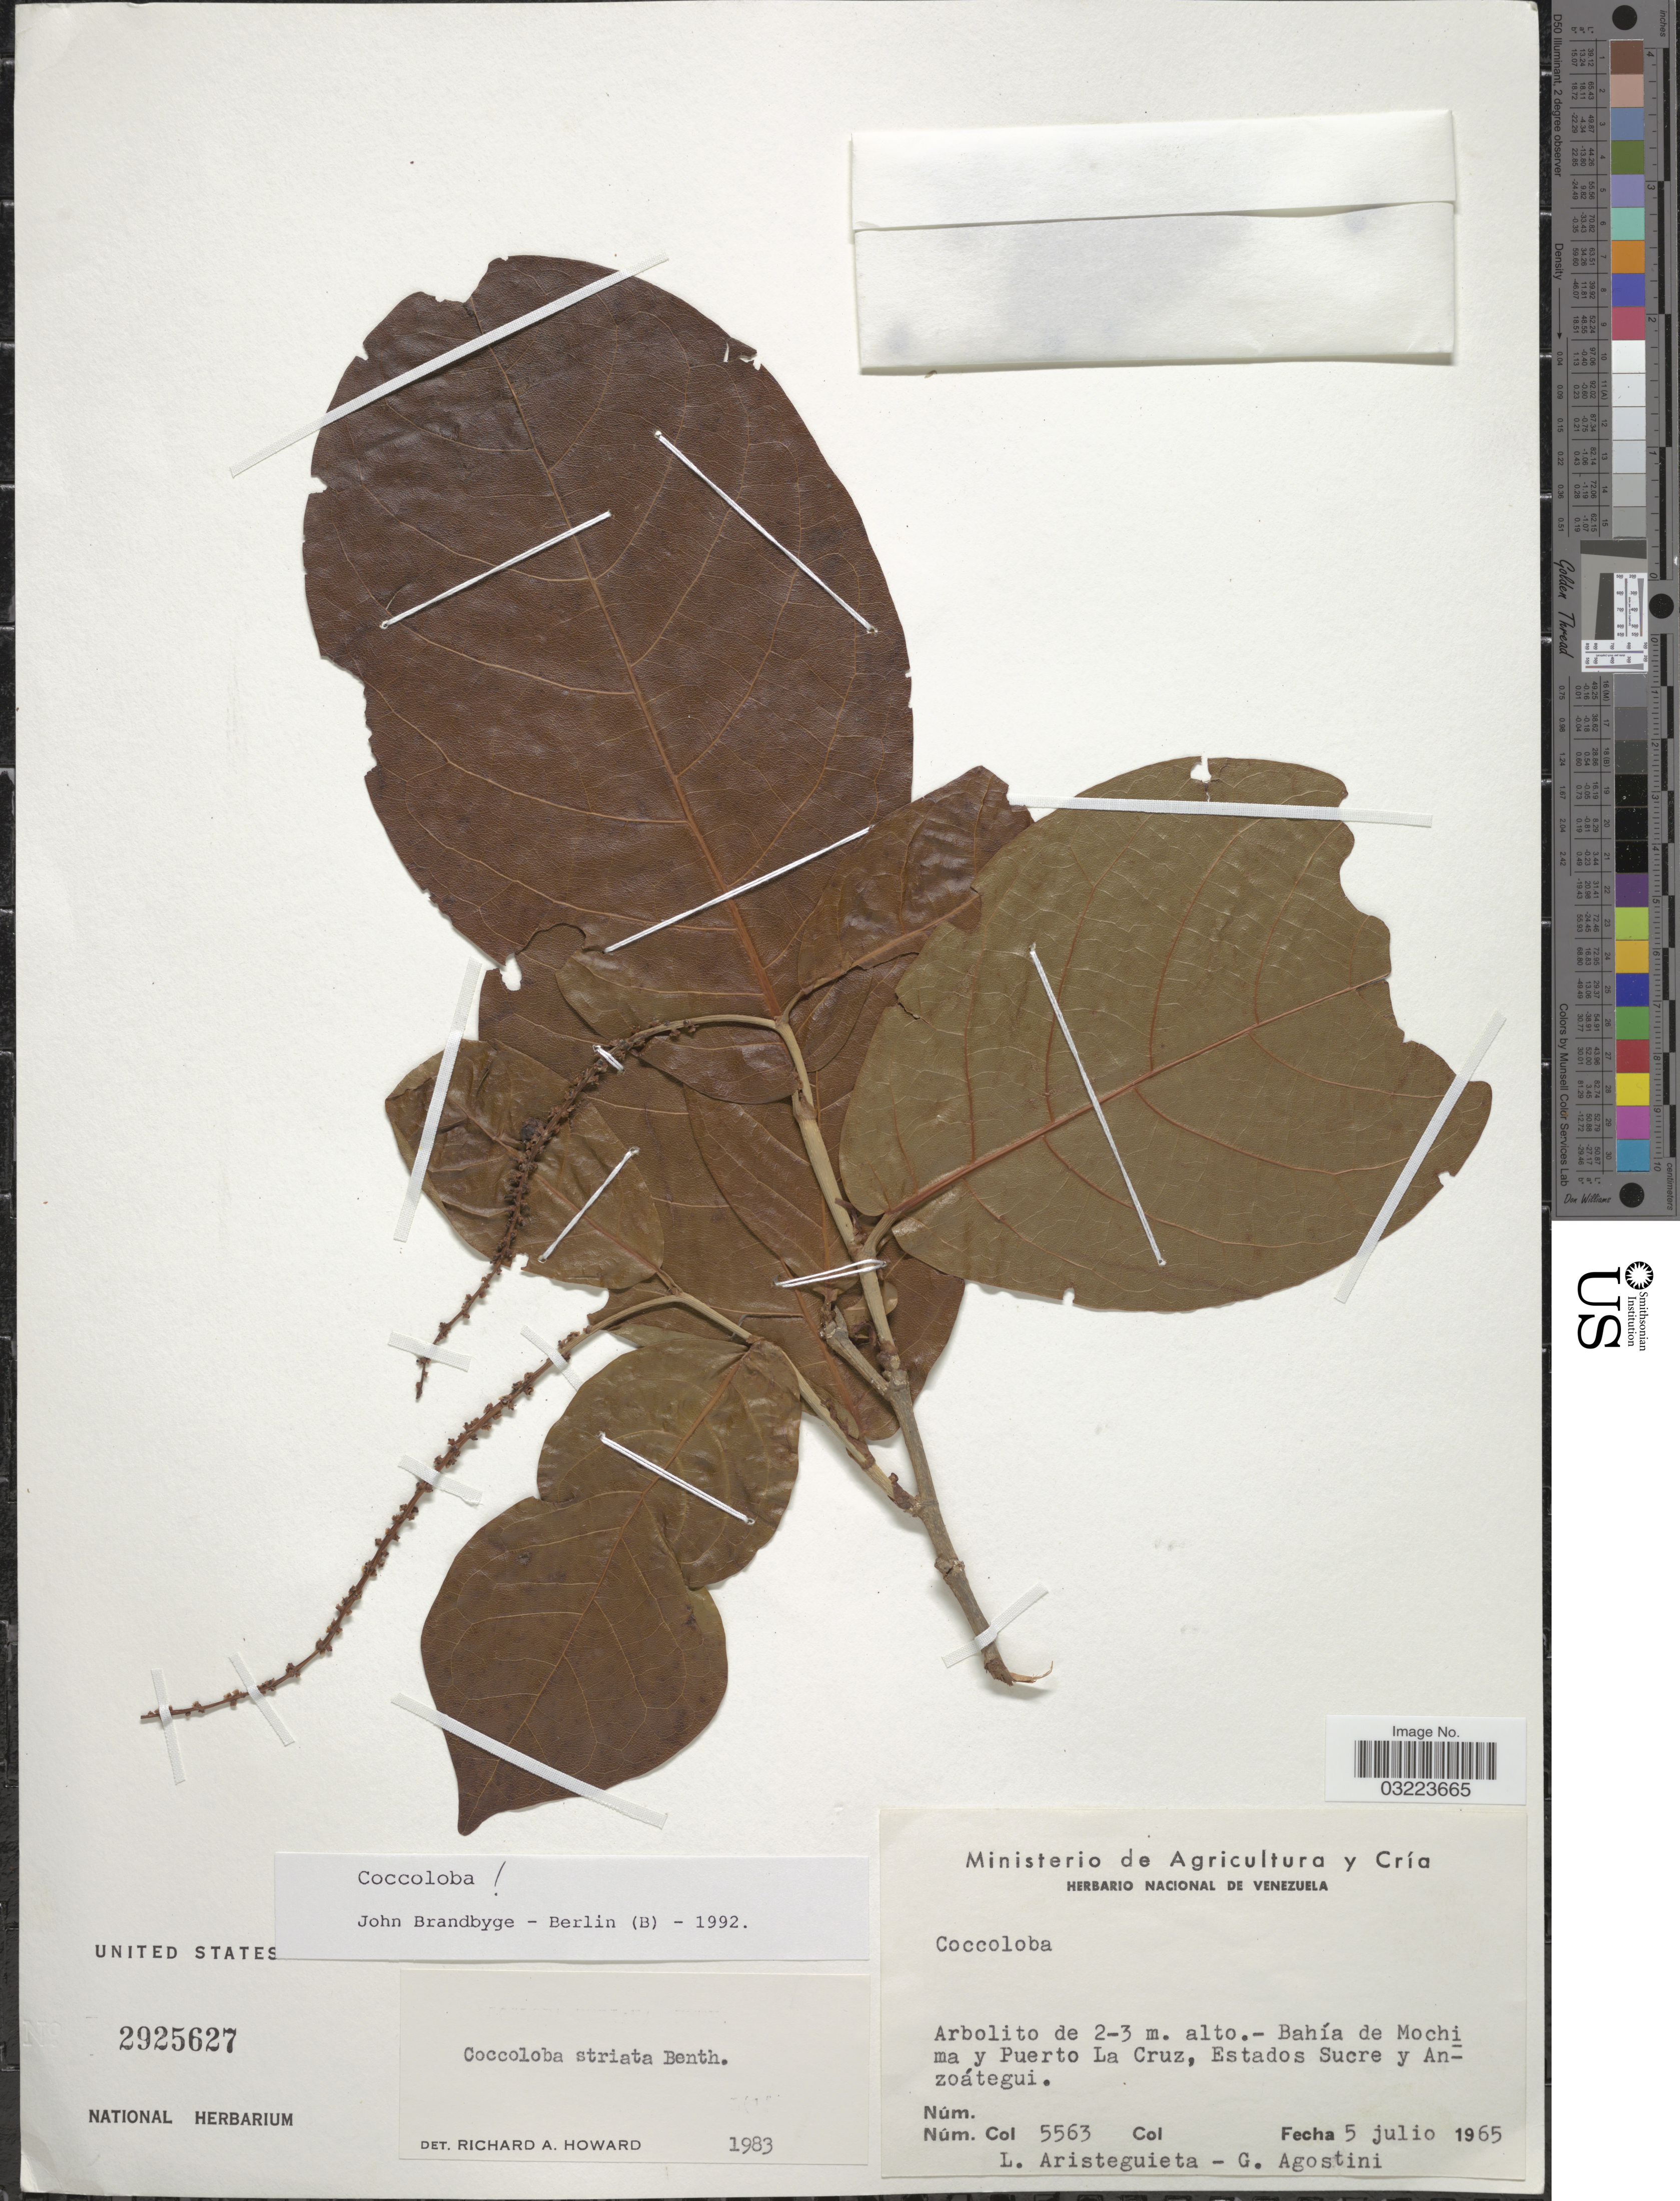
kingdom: Plantae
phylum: Tracheophyta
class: Magnoliopsida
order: Caryophyllales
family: Polygonaceae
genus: Coccoloba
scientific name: Coccoloba striata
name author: Benth.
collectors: L. Aristeguieta & G. Agostini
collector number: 5563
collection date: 1965-07-05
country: Venezuela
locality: Bahía de Mochima y Puerto La Cruz, Estados Sucre y Anzoátegui.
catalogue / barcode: US 2925627